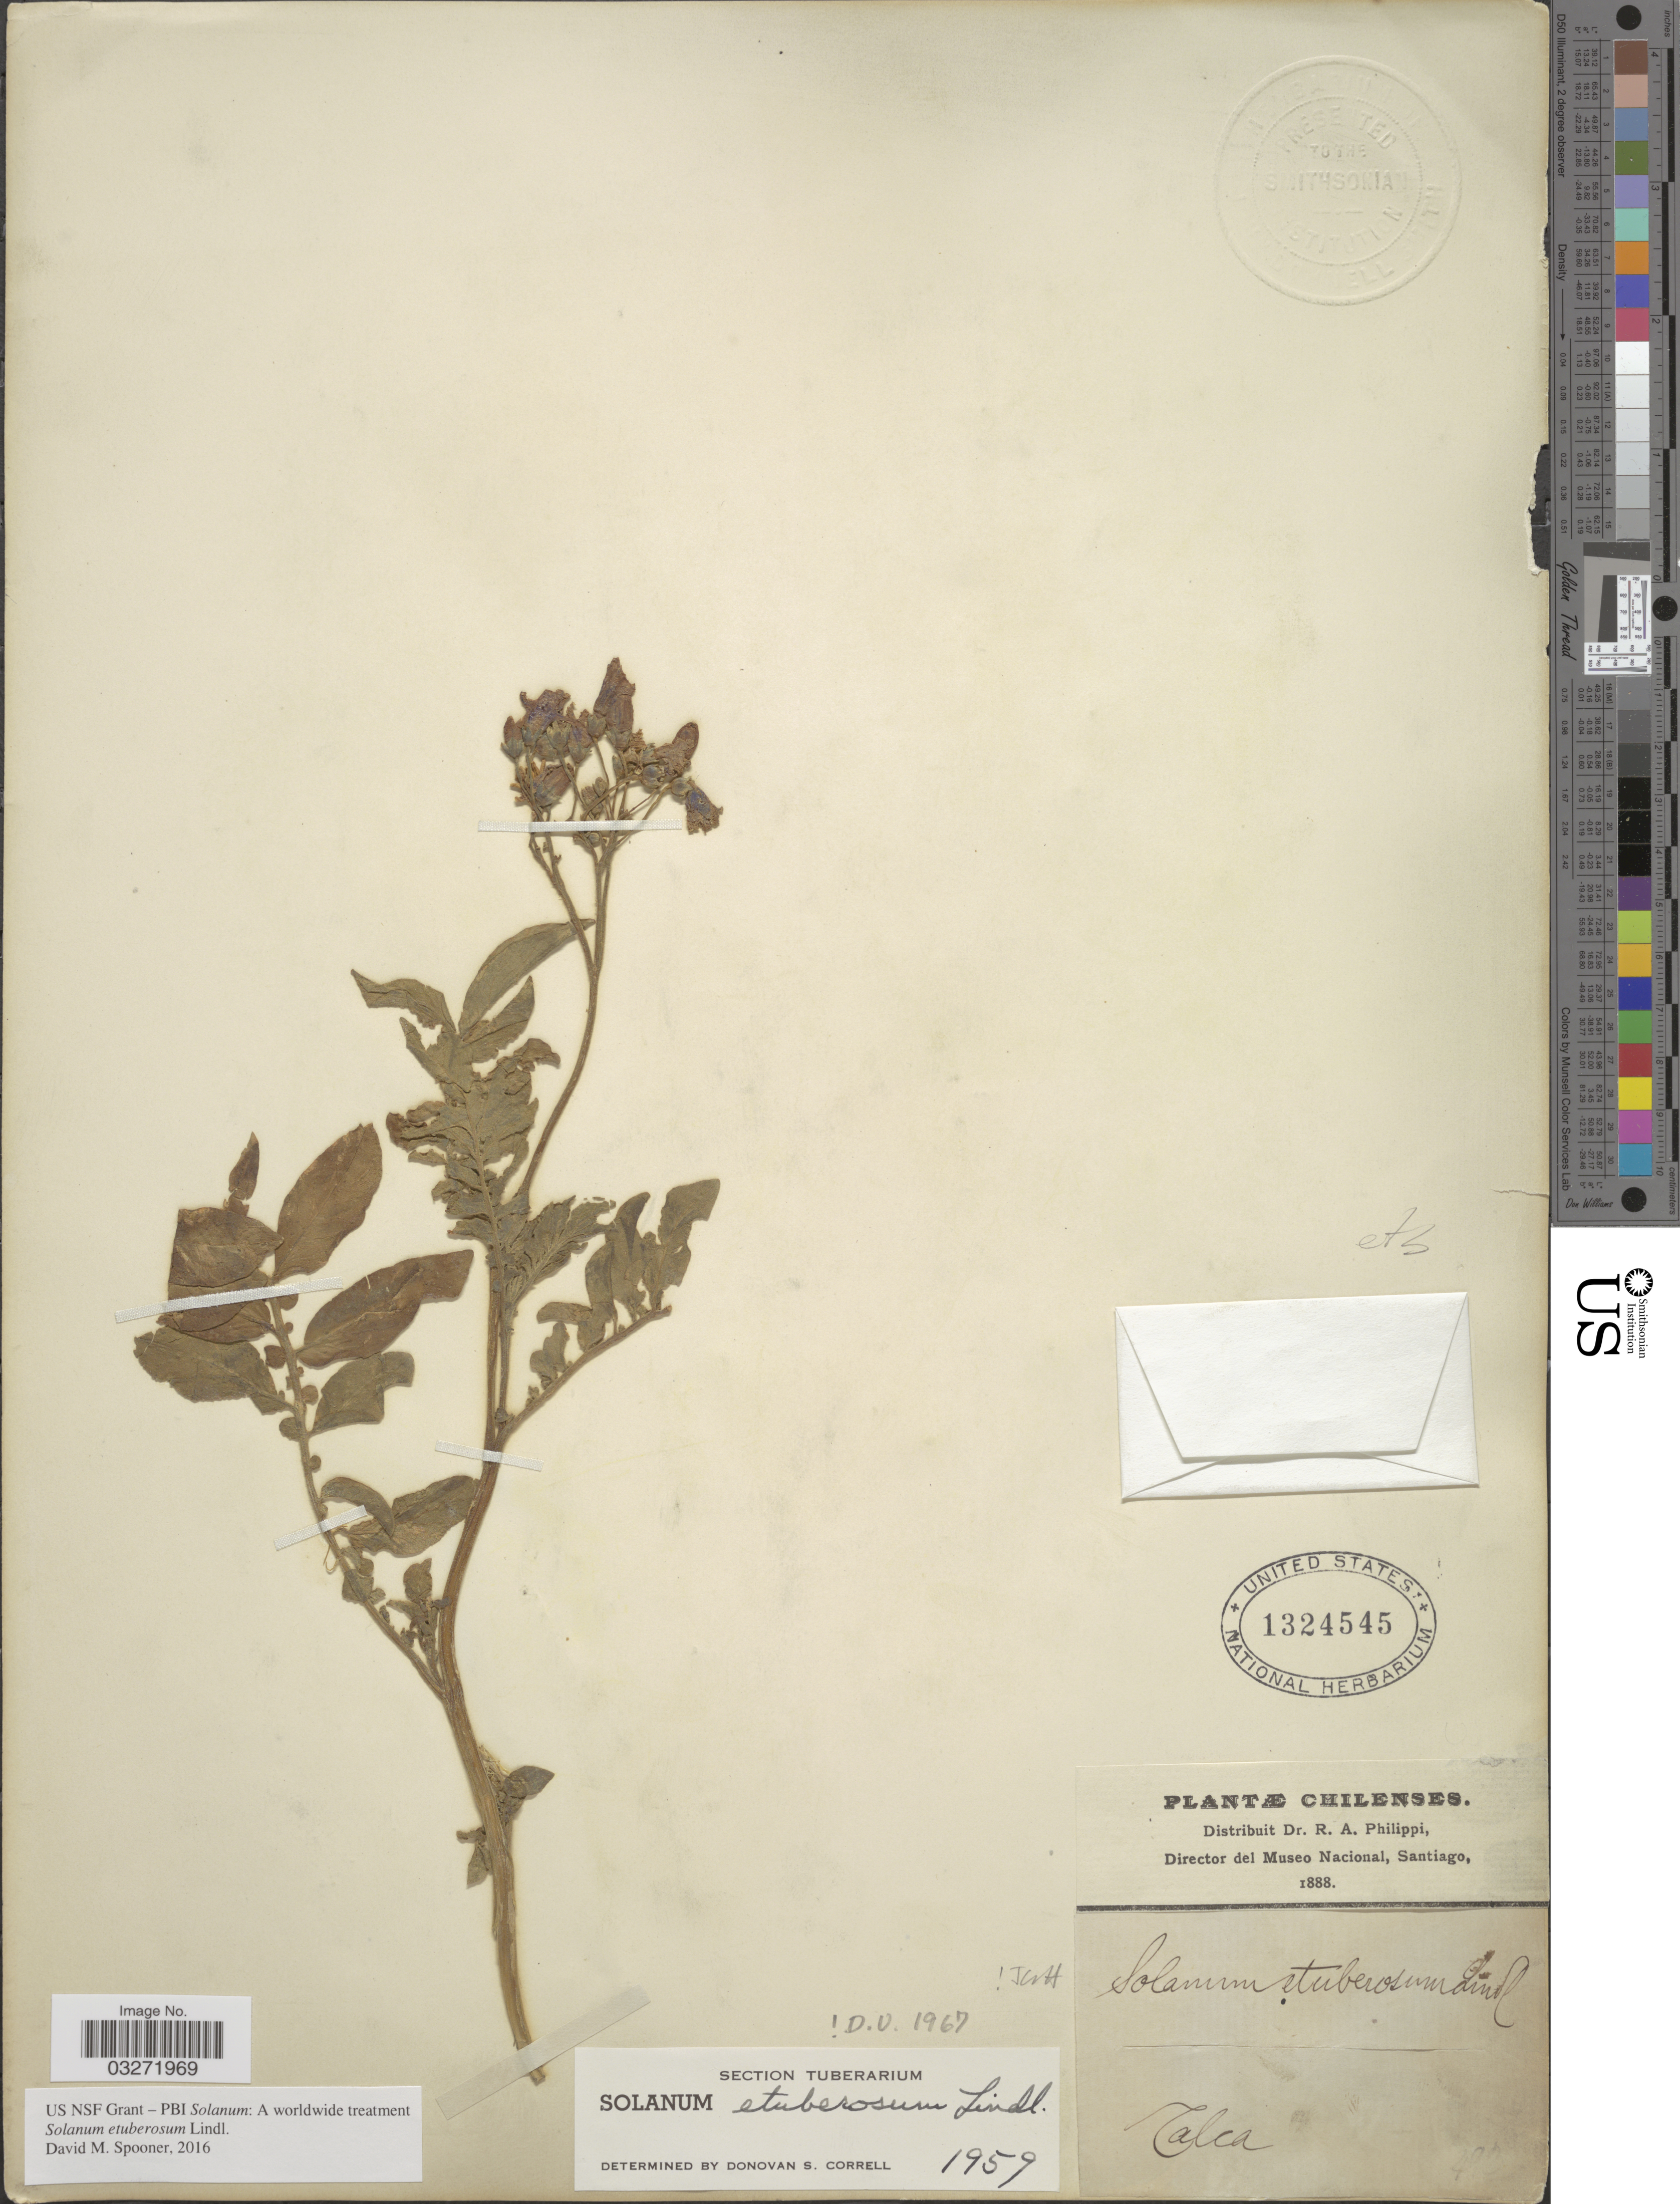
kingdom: Plantae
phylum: Tracheophyta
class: Magnoliopsida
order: Solanales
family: Solanaceae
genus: Solanum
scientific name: Solanum etuberosum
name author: Lindl.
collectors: R. A. Philippi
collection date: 1888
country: Chile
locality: Talca.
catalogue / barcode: US 1324545